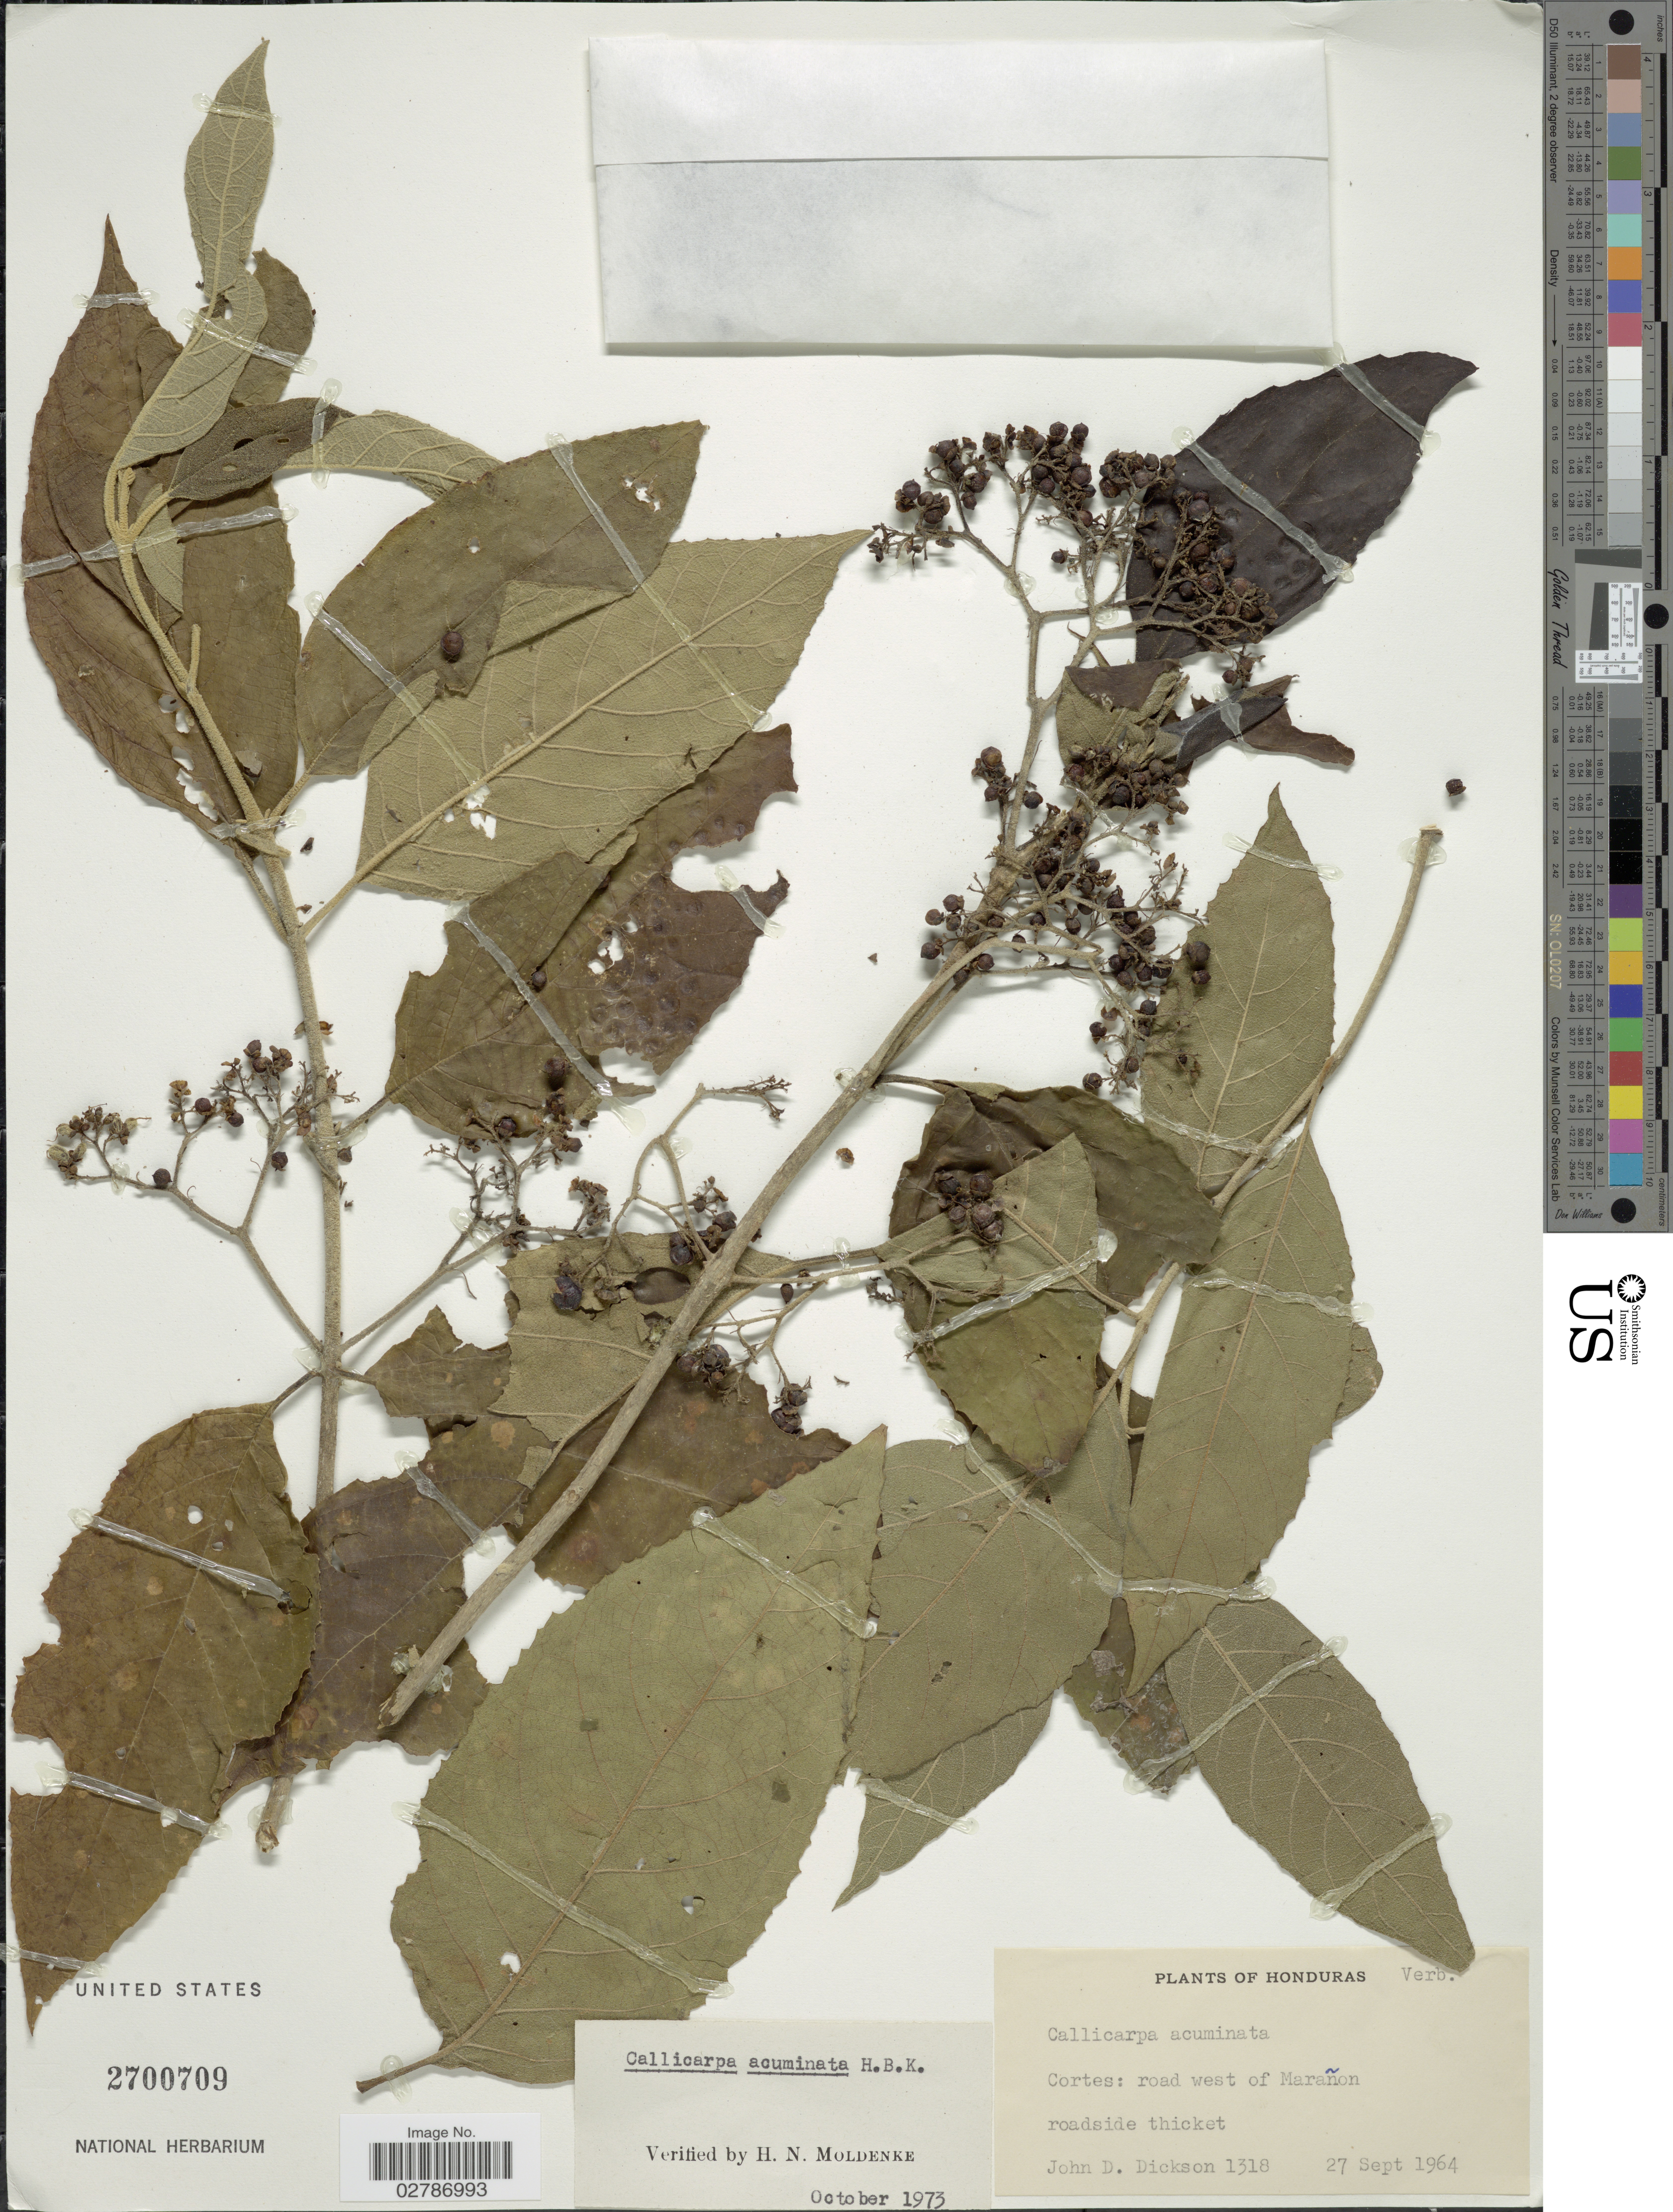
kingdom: Plantae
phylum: Tracheophyta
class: Magnoliopsida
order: Lamiales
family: Lamiaceae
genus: Callicarpa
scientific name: Callicarpa acuminata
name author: Kunth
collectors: J. Dickson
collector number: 1318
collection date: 1964-09-27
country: Honduras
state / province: Cortés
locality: Road west of Marañon roadside thicket.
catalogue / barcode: US 2700709